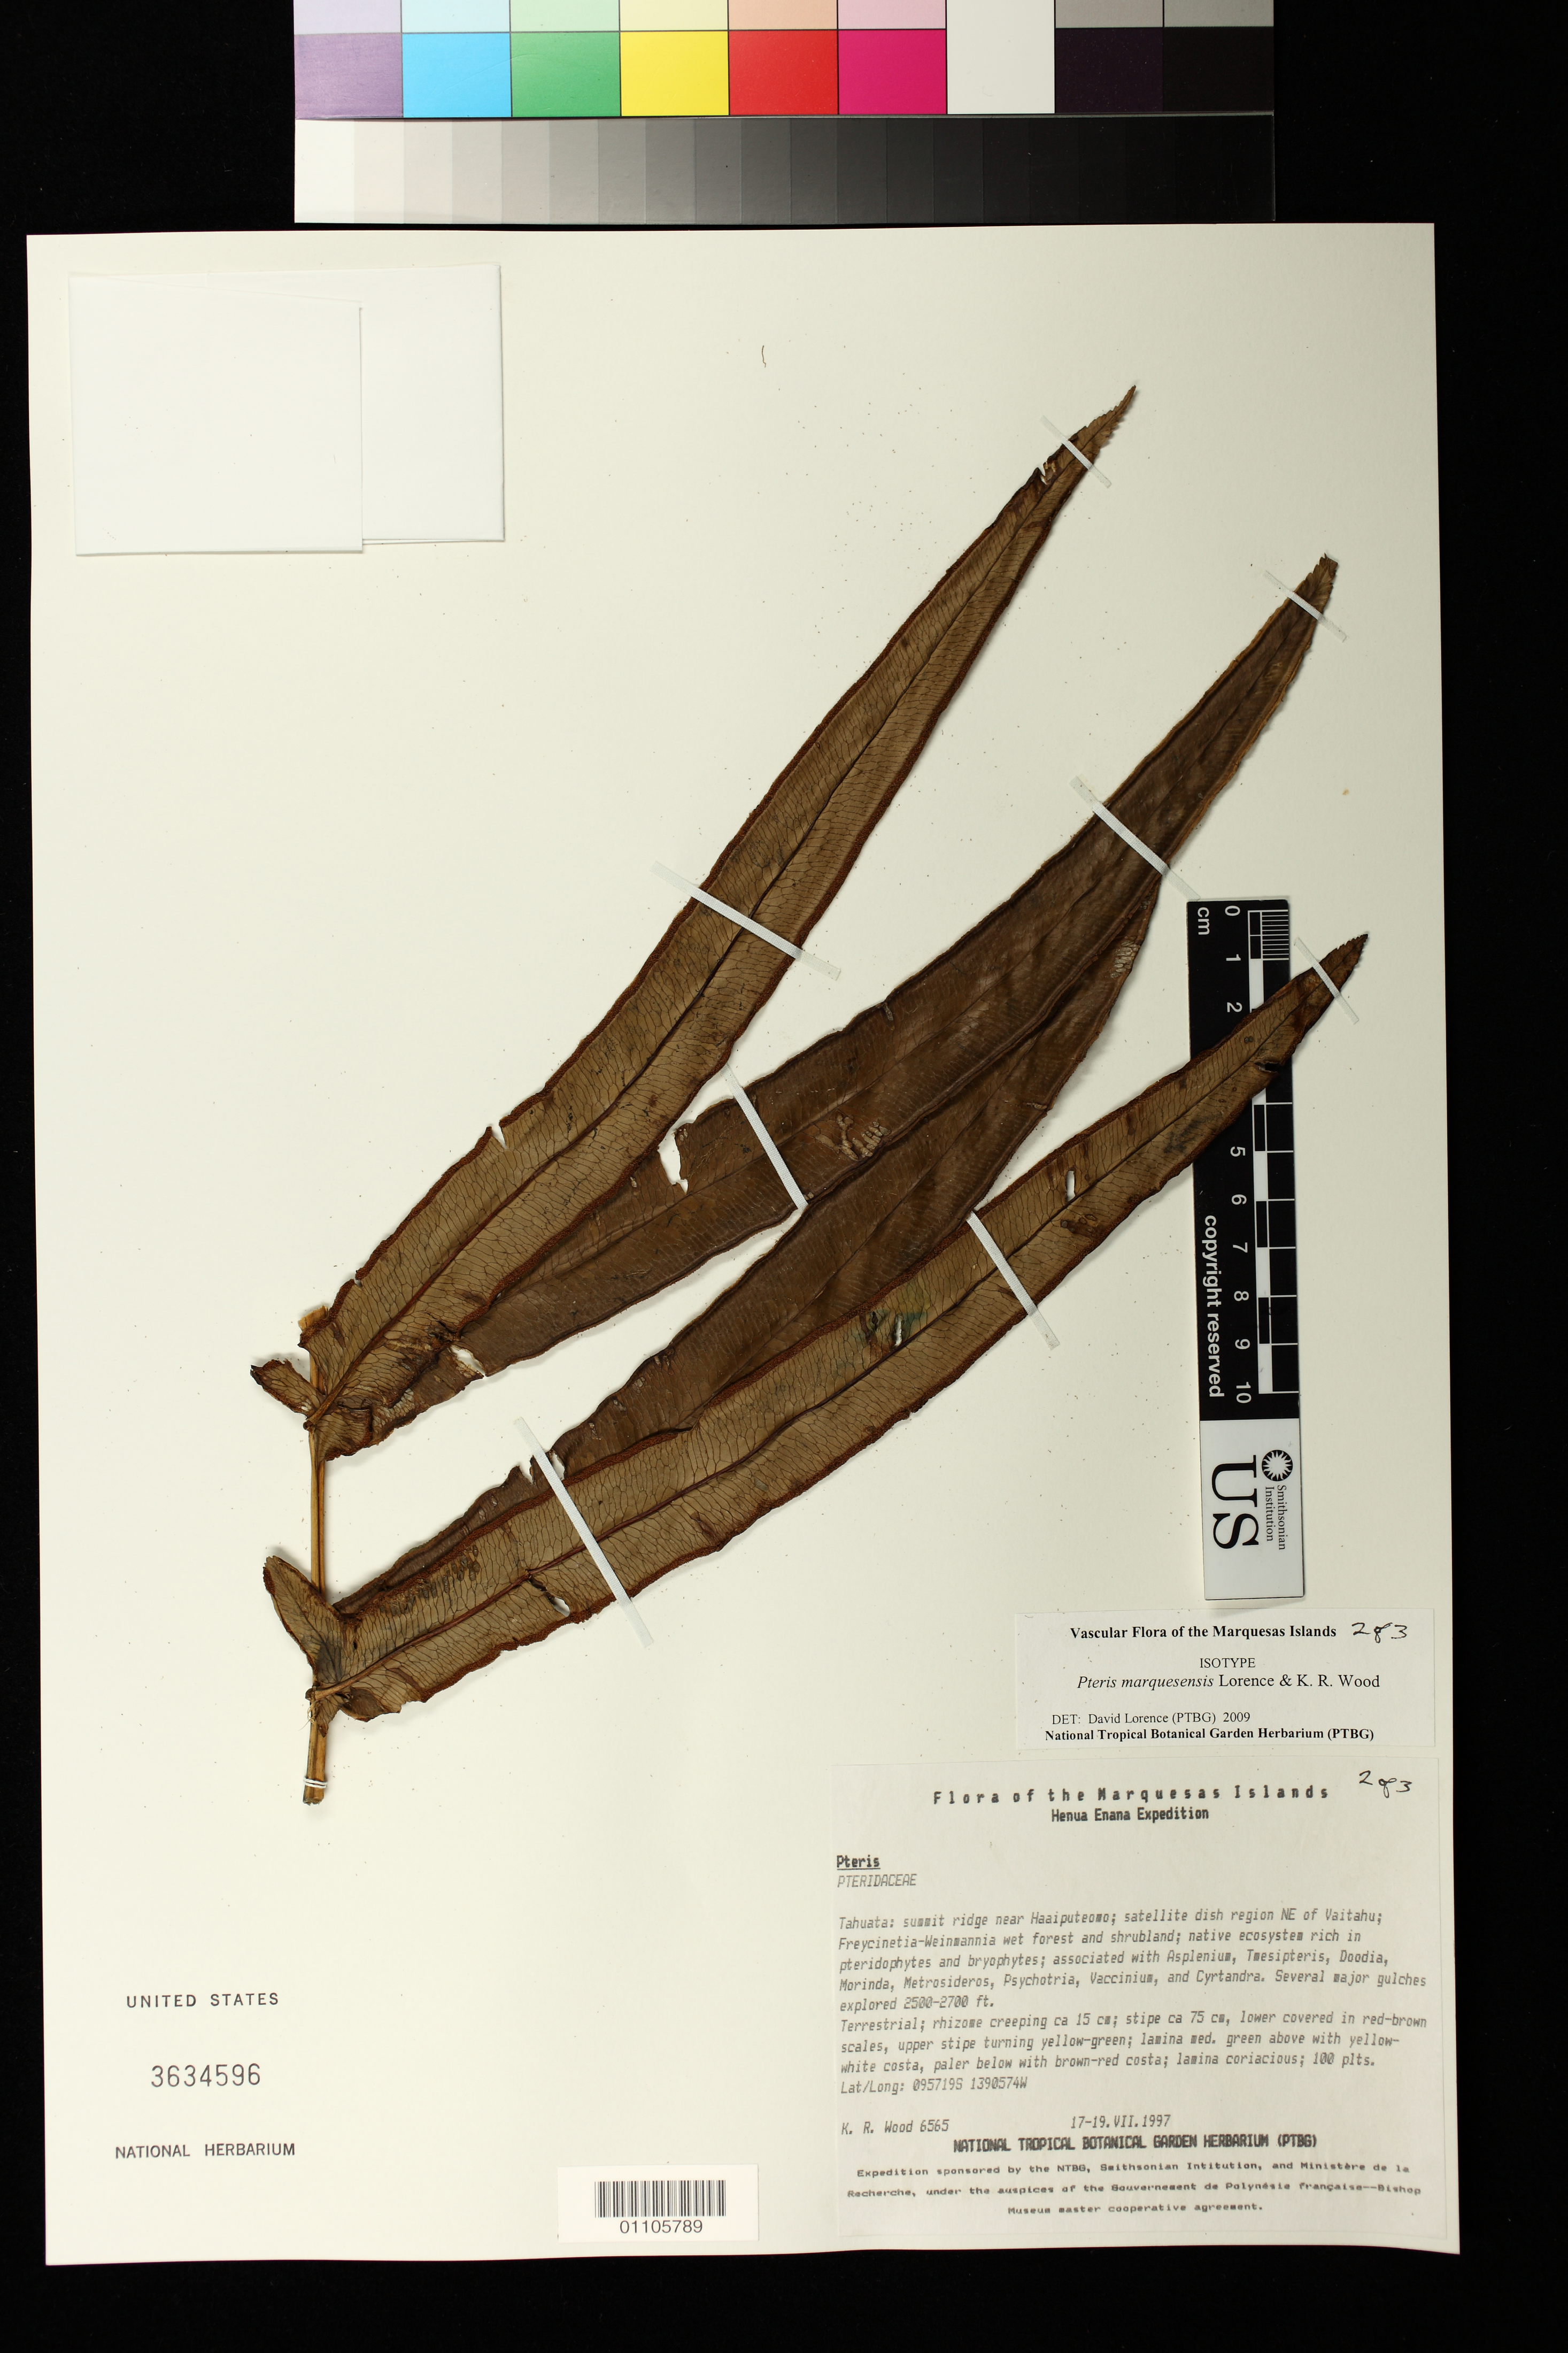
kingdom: Plantae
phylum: Tracheophyta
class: Polypodiopsida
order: Polypodiales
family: Pteridaceae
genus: Pteris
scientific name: Pteris marquesensis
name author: Lorence & K.R. Wood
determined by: Lorence, David H., (PTBG), National Tropical Botanical Garden (UNITED STATES)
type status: Isotype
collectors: K. R. Wood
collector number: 6565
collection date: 1997-07-17/1997-07-19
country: French Polynesia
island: Tahuata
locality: Tahuata: summit ridge near Haaiputeomo, satellite dish region NE of Vaitahu (lat/long recorded as: lat=09:57:19:S long=139:05:74:W)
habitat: In Freycinetia-Weinmannia wet forest and shrubland; native ecosystem rich in pteridophtes and bryophytes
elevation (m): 762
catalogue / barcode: US 3634596